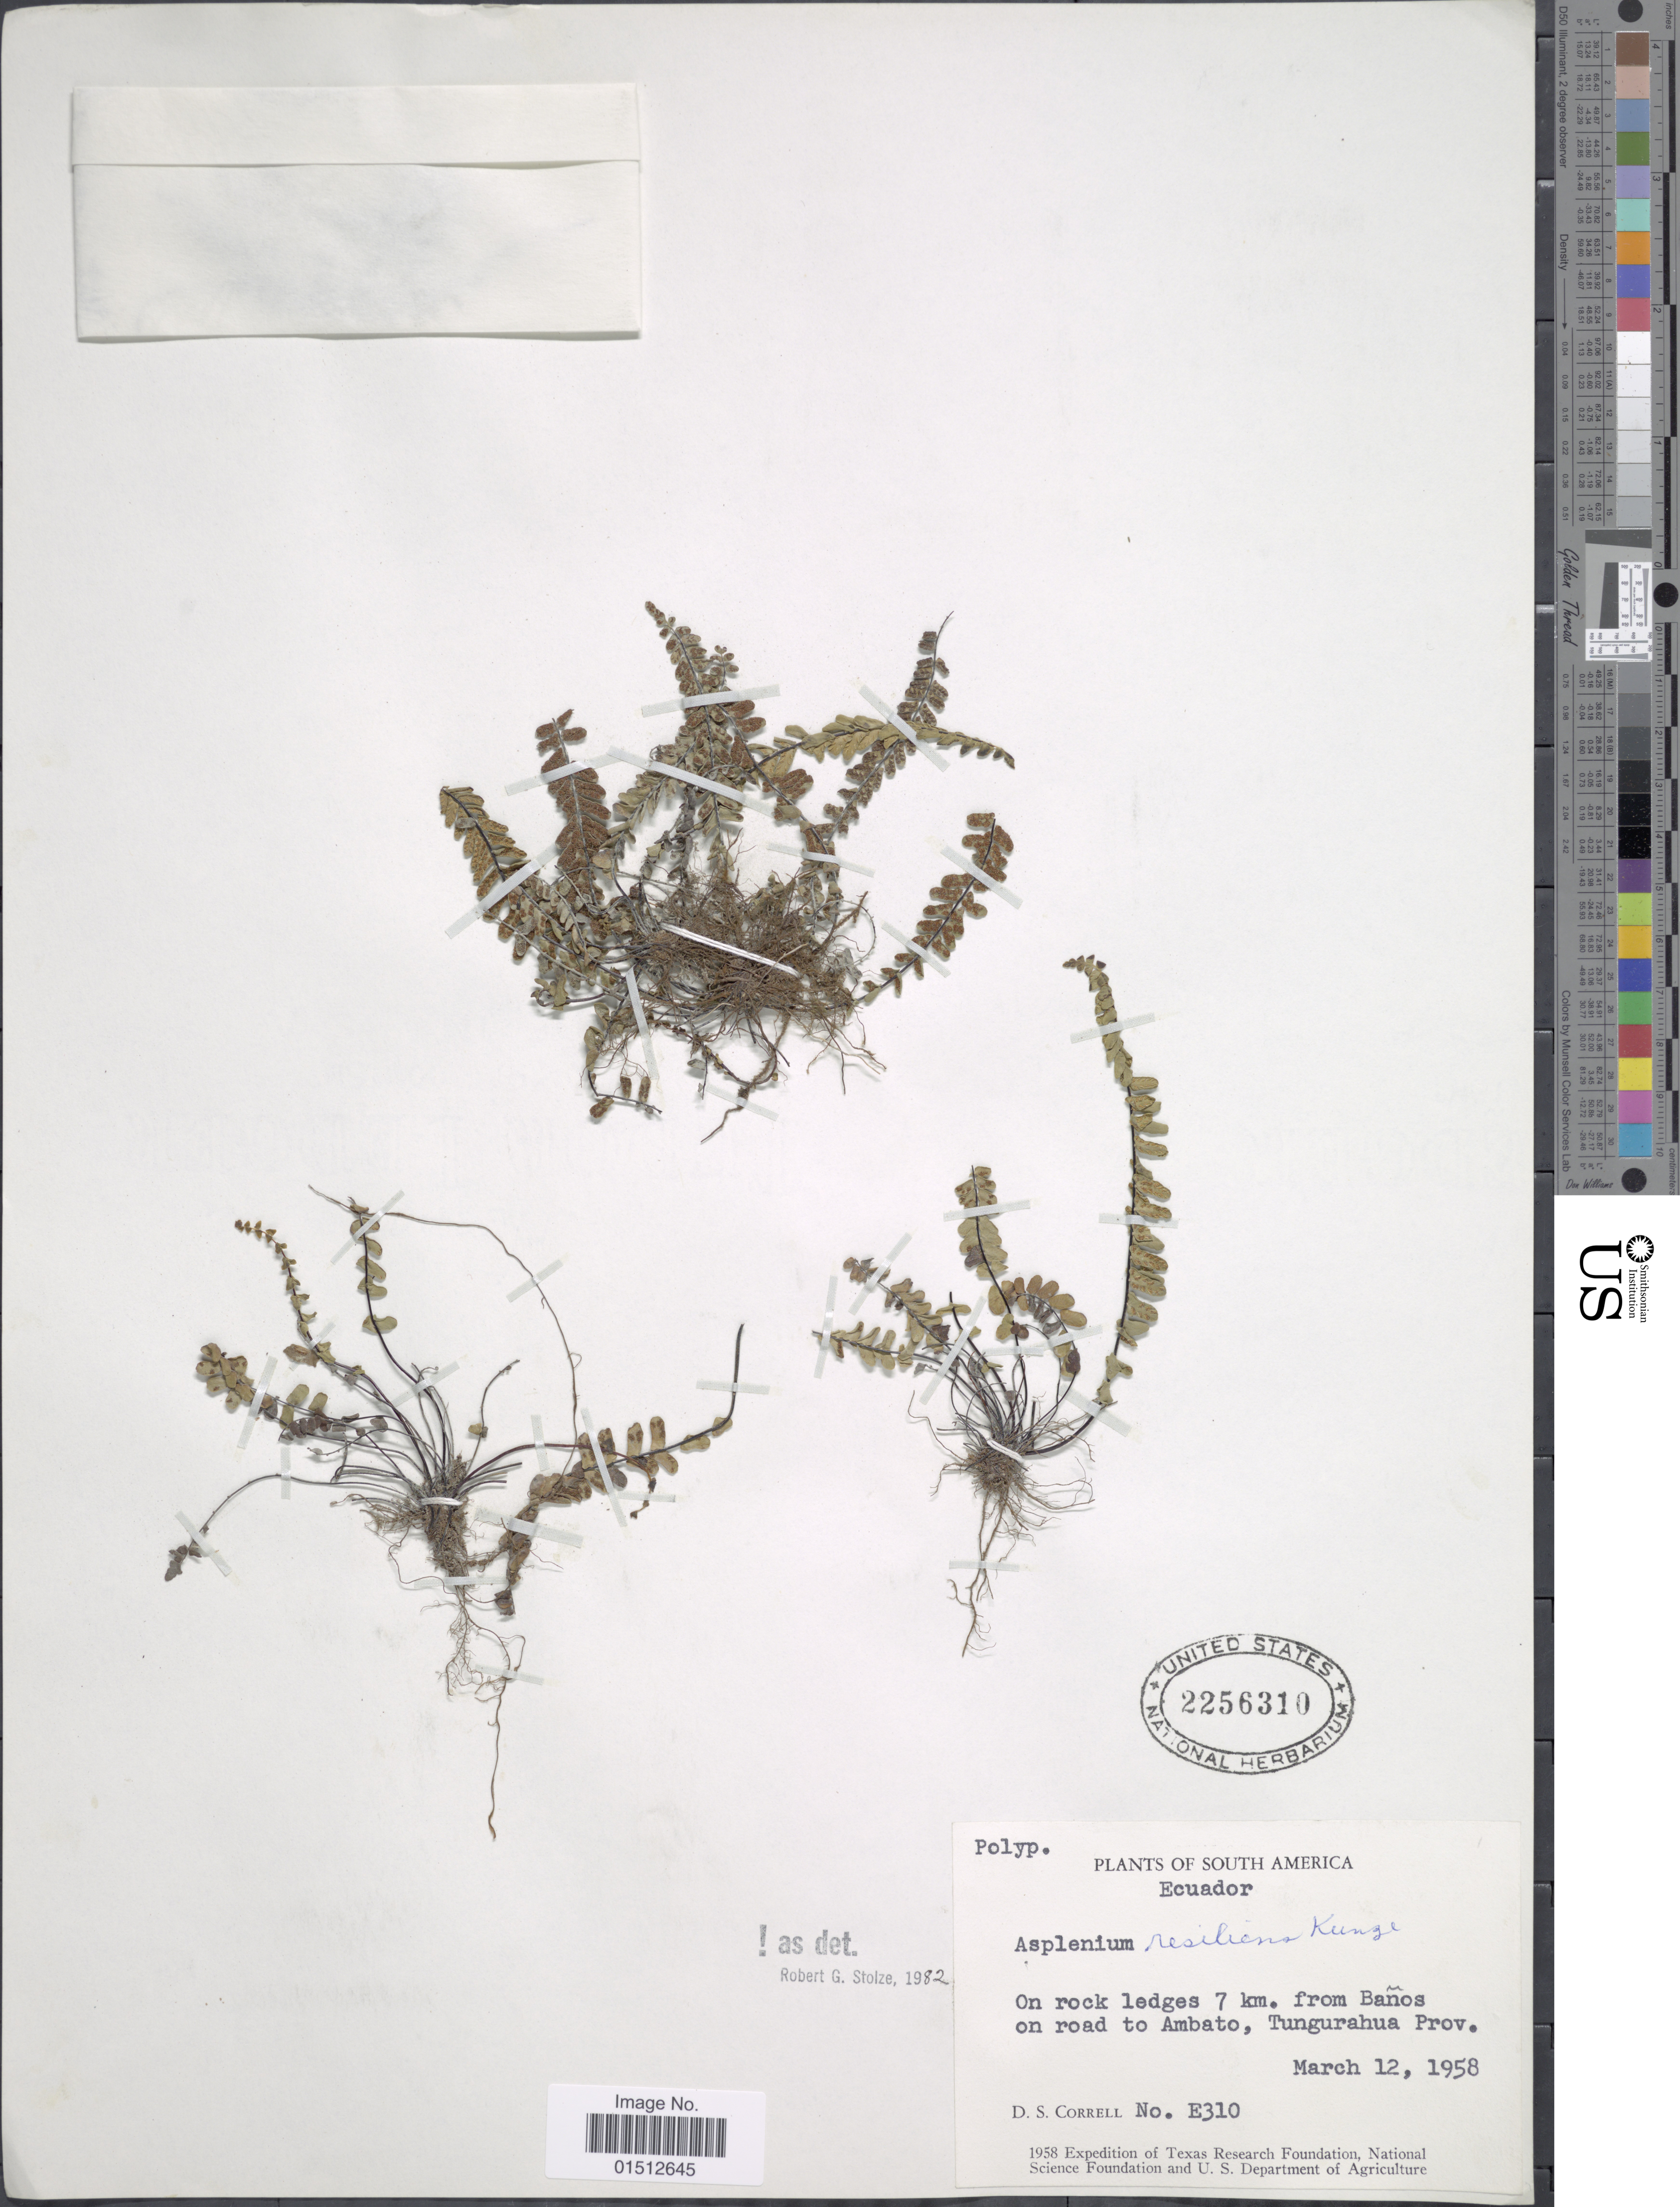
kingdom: Plantae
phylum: Tracheophyta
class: Polypodiopsida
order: Polypodiales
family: Aspleniaceae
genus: Asplenium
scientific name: Asplenium resiliens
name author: Kunze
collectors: D. S. Correll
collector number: E310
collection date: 1958-03-12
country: Ecuador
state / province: Tungurahua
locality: South America. Ecuador. On rock ledges 7 km. from Banos, on road to Ambato, Tungurahua Prov.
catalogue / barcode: US 2256310